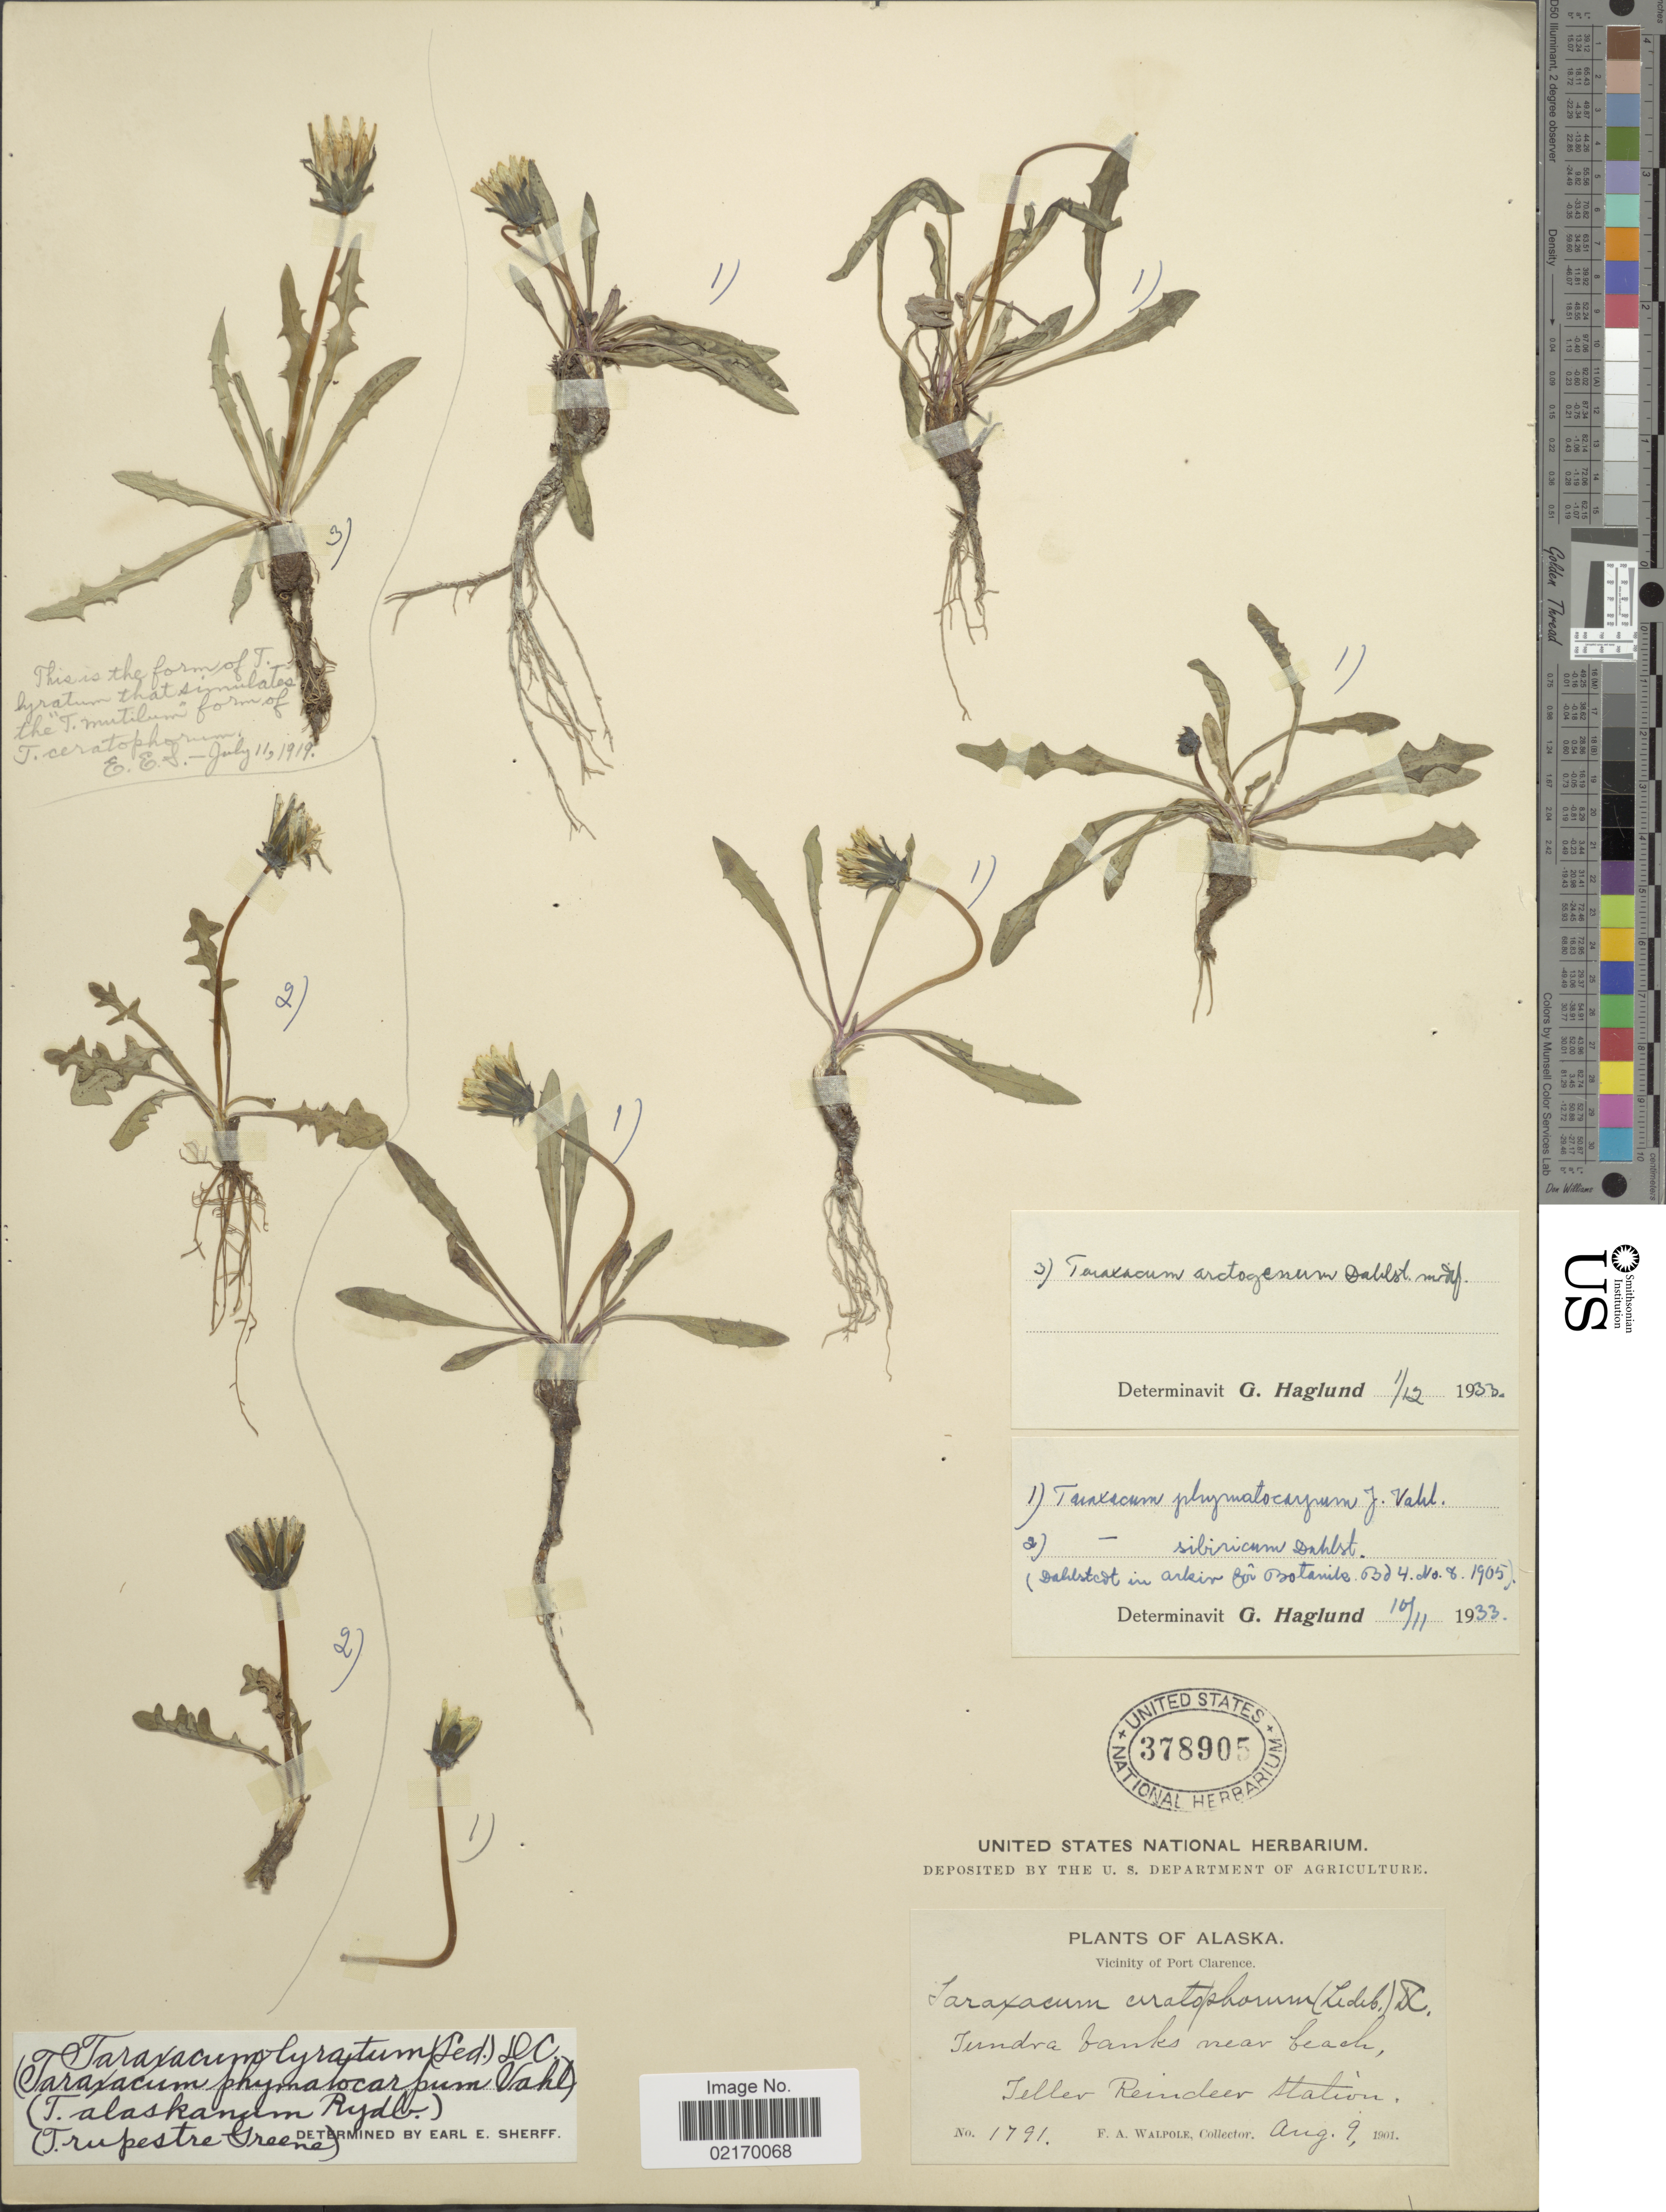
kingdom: Plantae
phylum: Tracheophyta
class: Magnoliopsida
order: Asterales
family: Asteraceae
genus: Taraxacum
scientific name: Taraxacum phymatocarpum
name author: J. Vahl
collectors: F. Walpole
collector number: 1791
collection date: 1901-08-09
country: United States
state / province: Alaska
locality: Vicinity of Port Clarence, Tundra banks near beach, Teller Reindeer Station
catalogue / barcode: US 378905